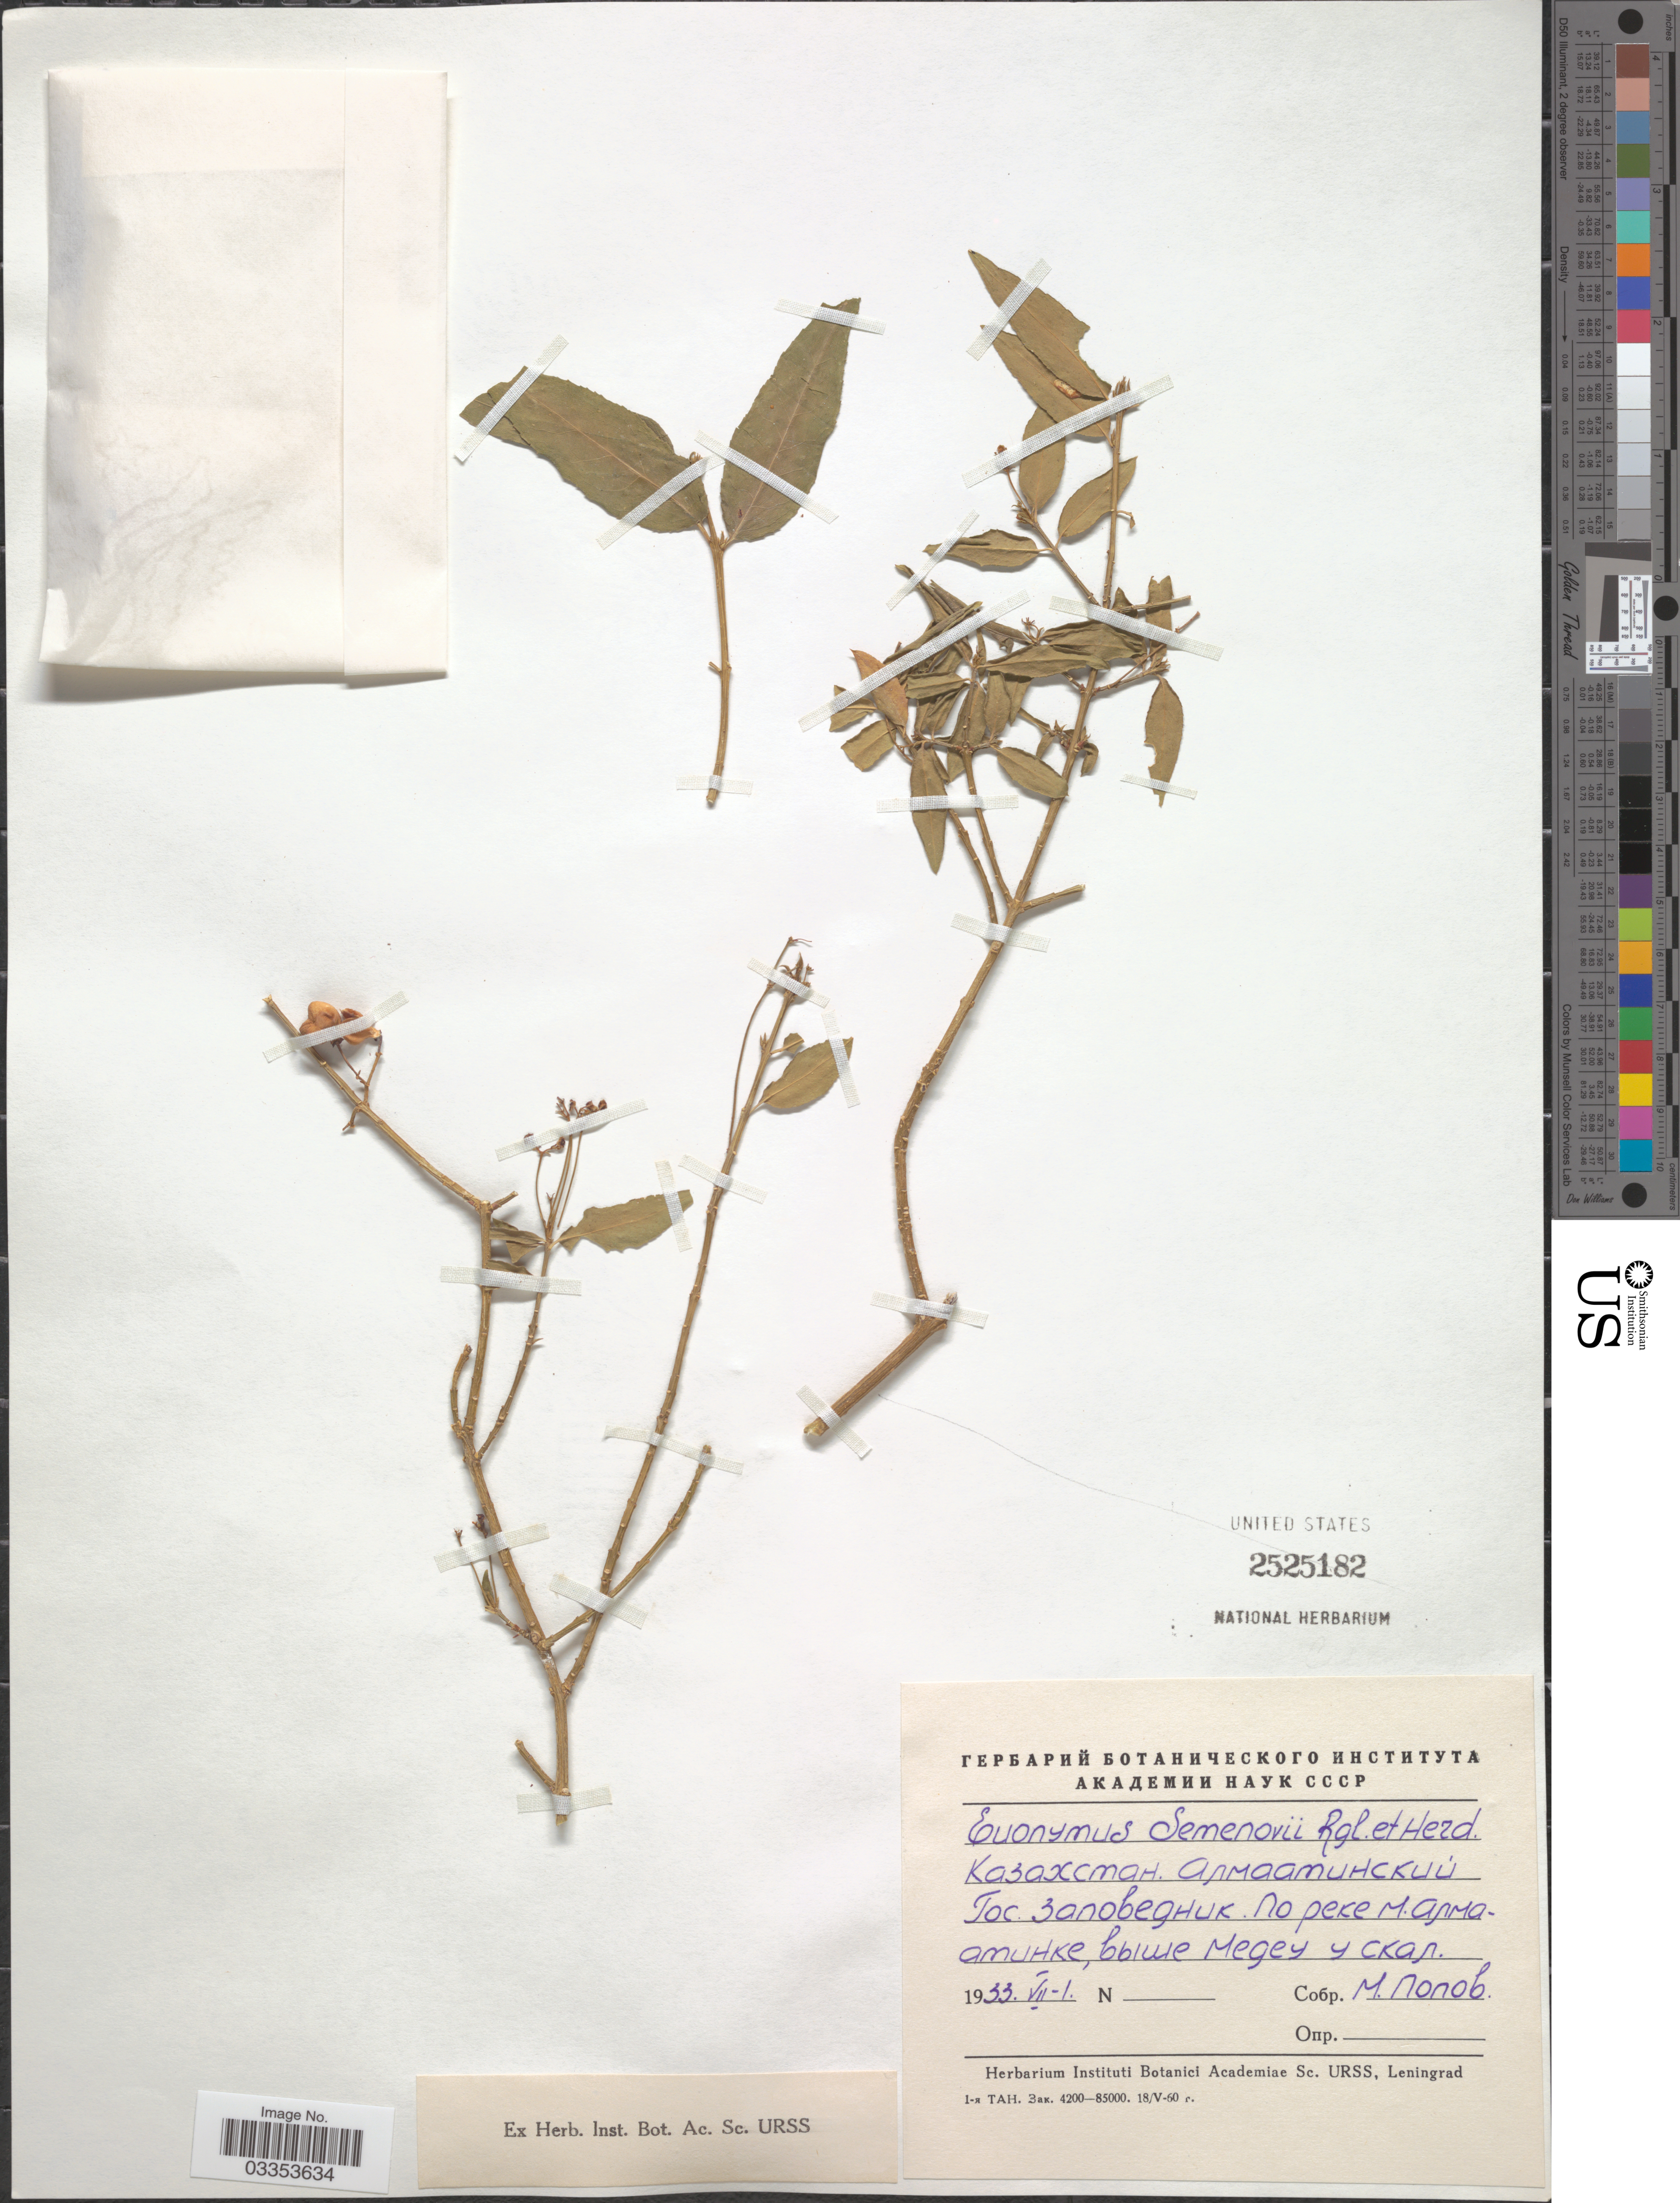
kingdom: Plantae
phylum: Tracheophyta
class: Magnoliopsida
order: Celastrales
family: Celastraceae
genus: Euonymus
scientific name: Euonymus semenovii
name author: Herder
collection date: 1933-07-01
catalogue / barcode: US 2525182